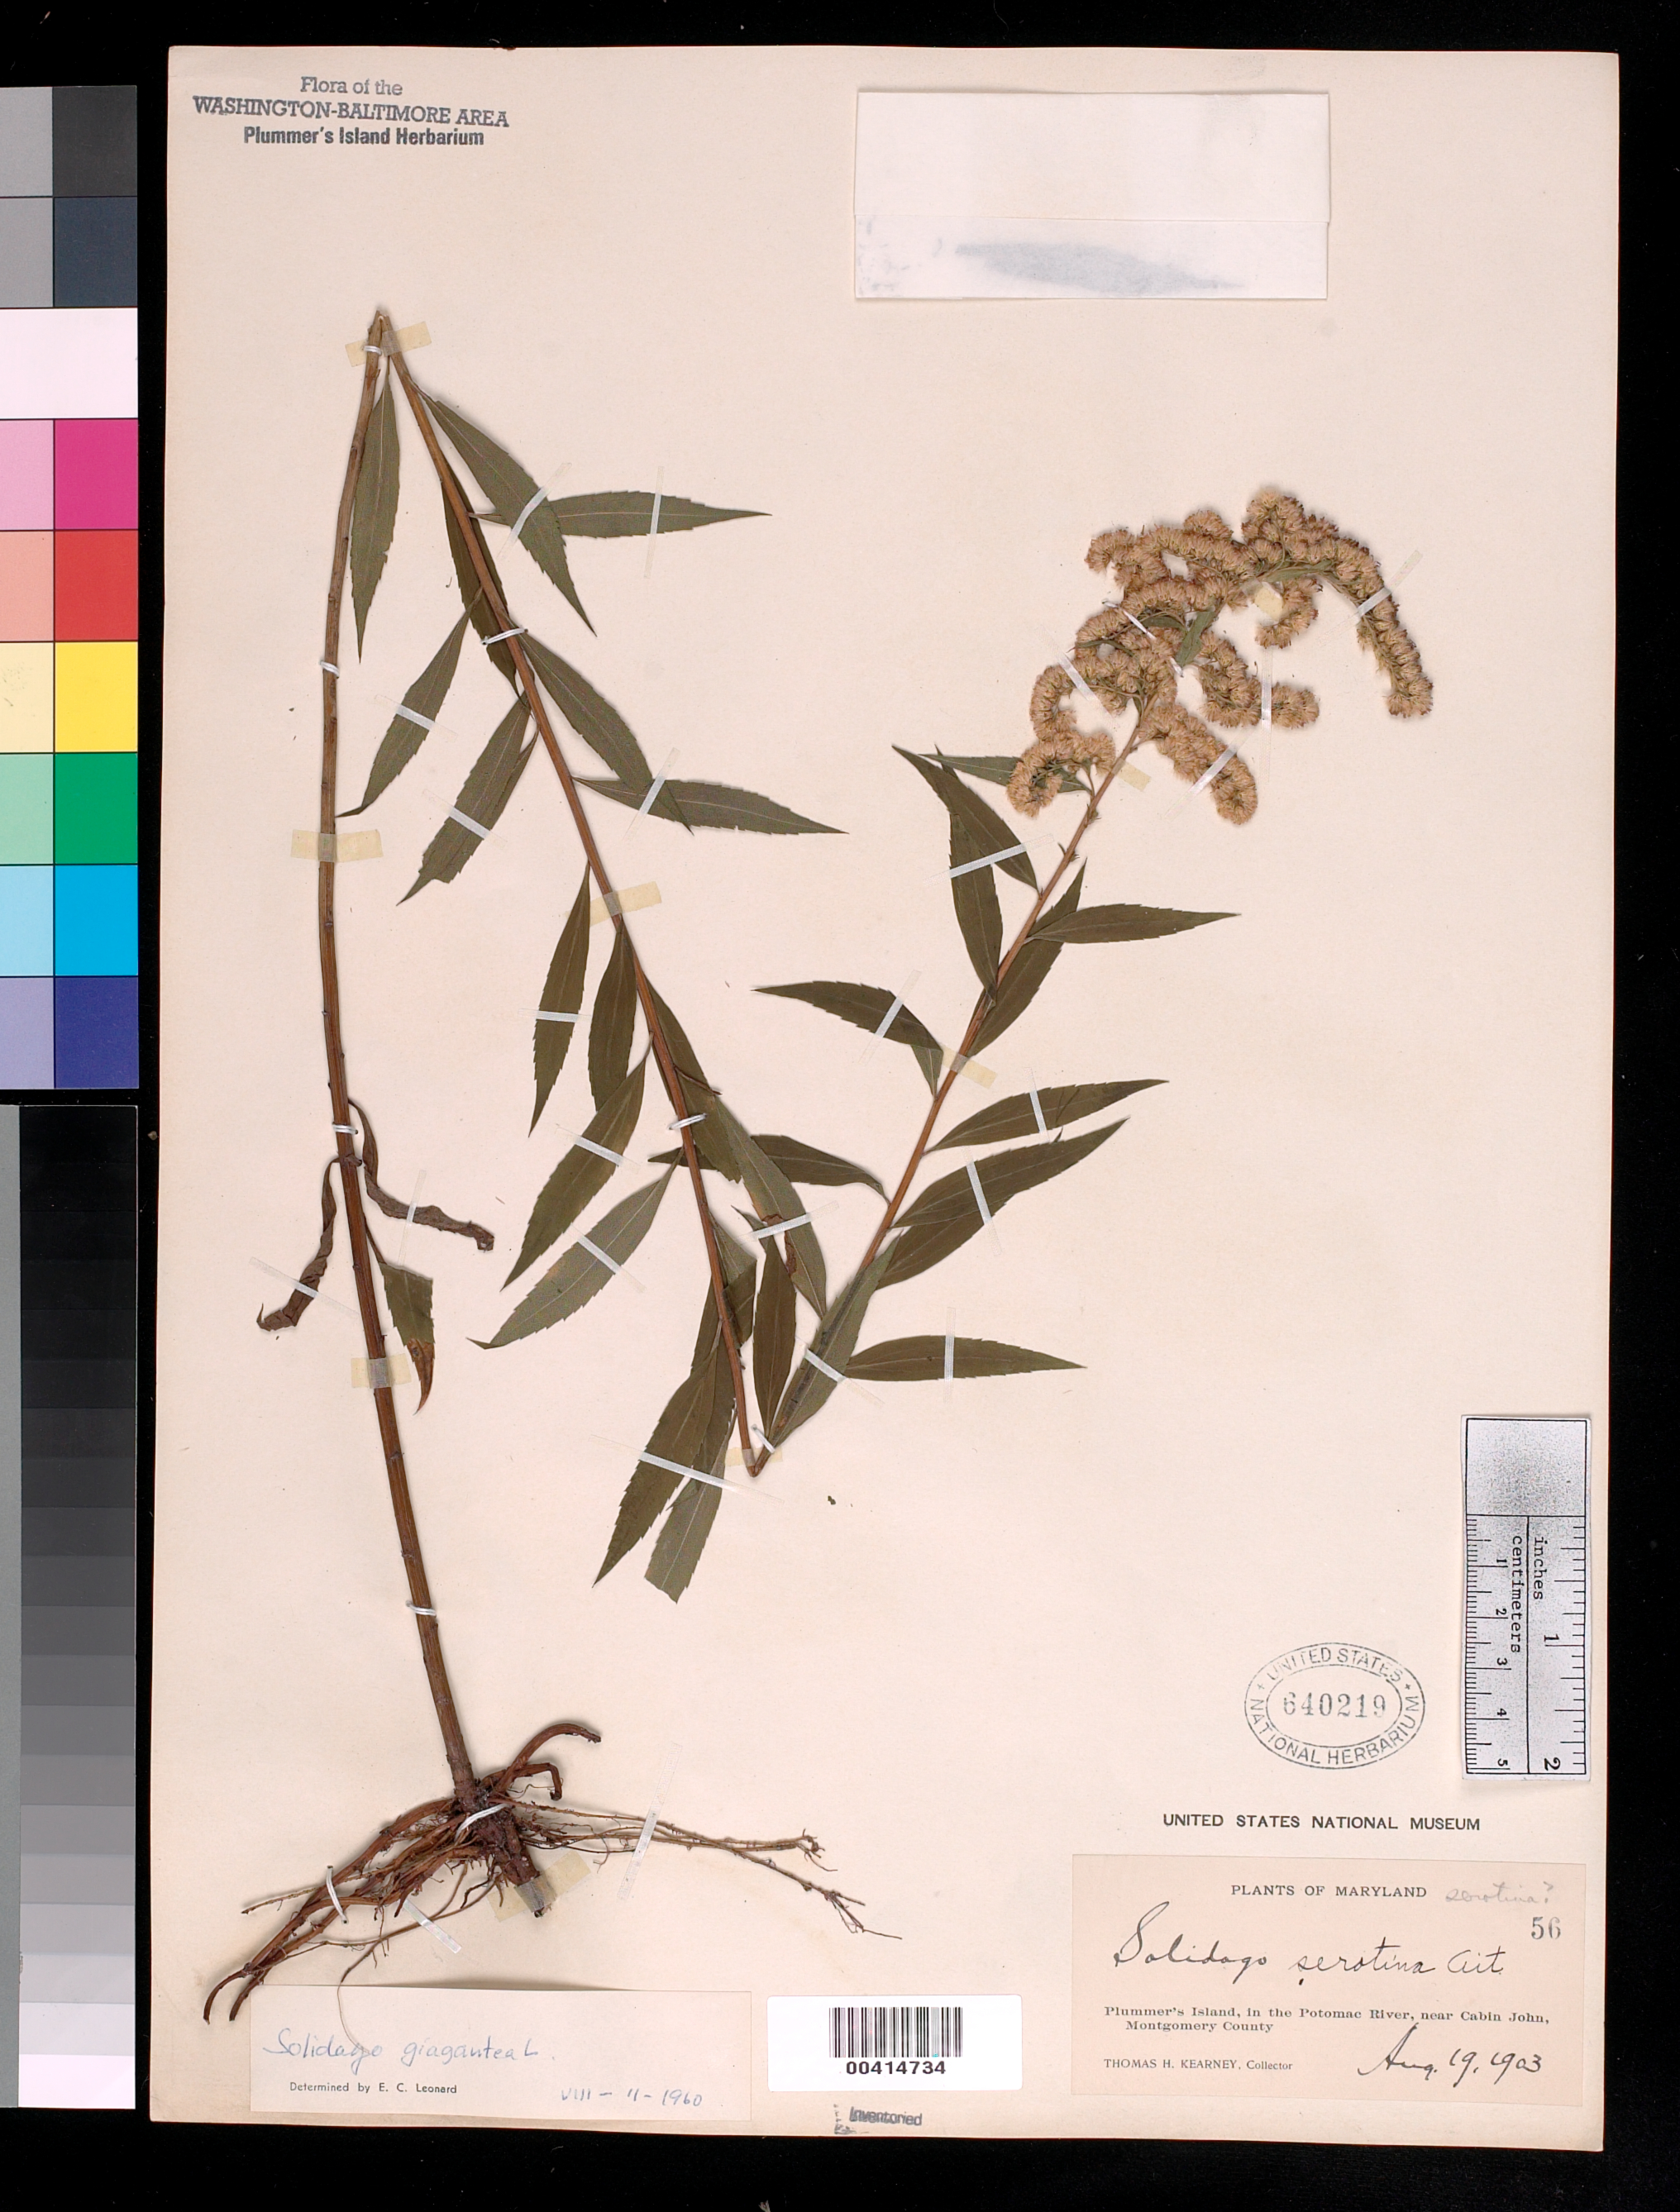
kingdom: Plantae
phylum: Tracheophyta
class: Magnoliopsida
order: Asterales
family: Asteraceae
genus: Solidago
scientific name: Solidago gigantea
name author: Aiton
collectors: T. H. Kearney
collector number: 56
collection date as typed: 19 Aug 1903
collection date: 1903-08-19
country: United States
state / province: Maryland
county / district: Montgomery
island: Plummers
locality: Plummer's Island C. & O. Canal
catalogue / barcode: US 640219